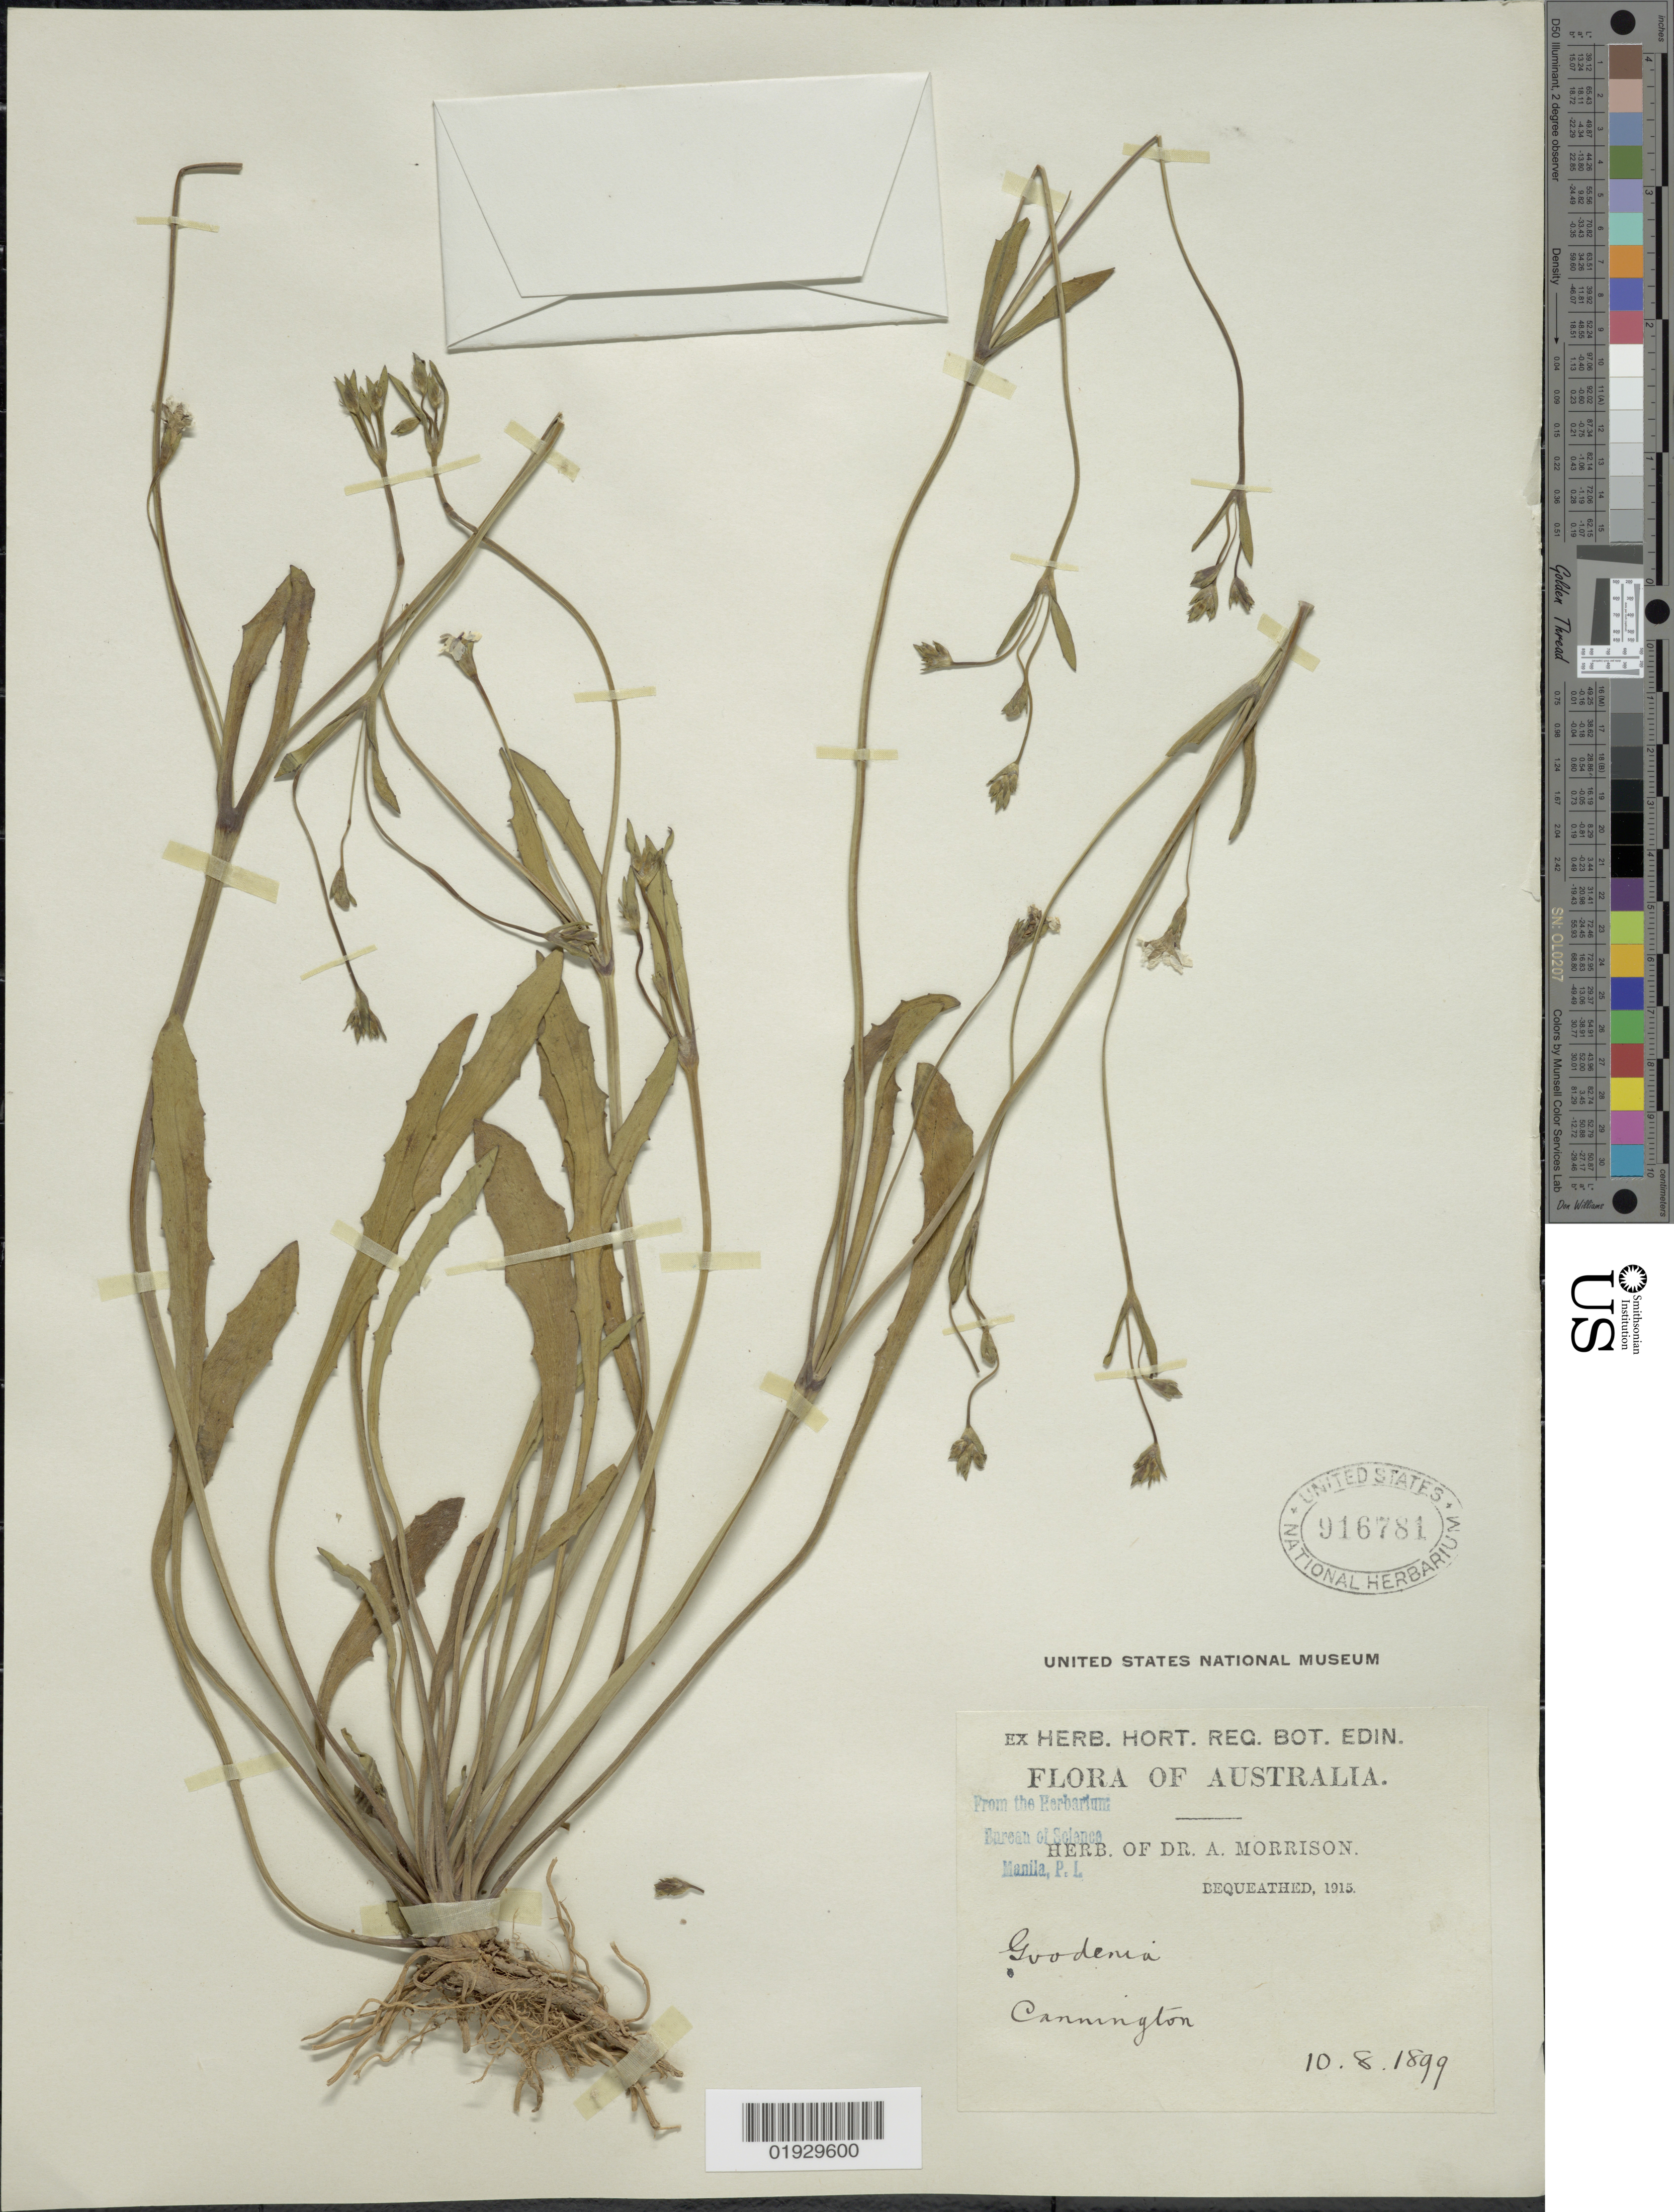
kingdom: Plantae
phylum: Tracheophyta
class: Magnoliopsida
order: Asterales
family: Goodeniaceae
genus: Goodenia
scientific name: Goodenia sp.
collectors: ex herb. Dr. A. Morrison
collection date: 1899-08-10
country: Australia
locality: Cannington.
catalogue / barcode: US 916781